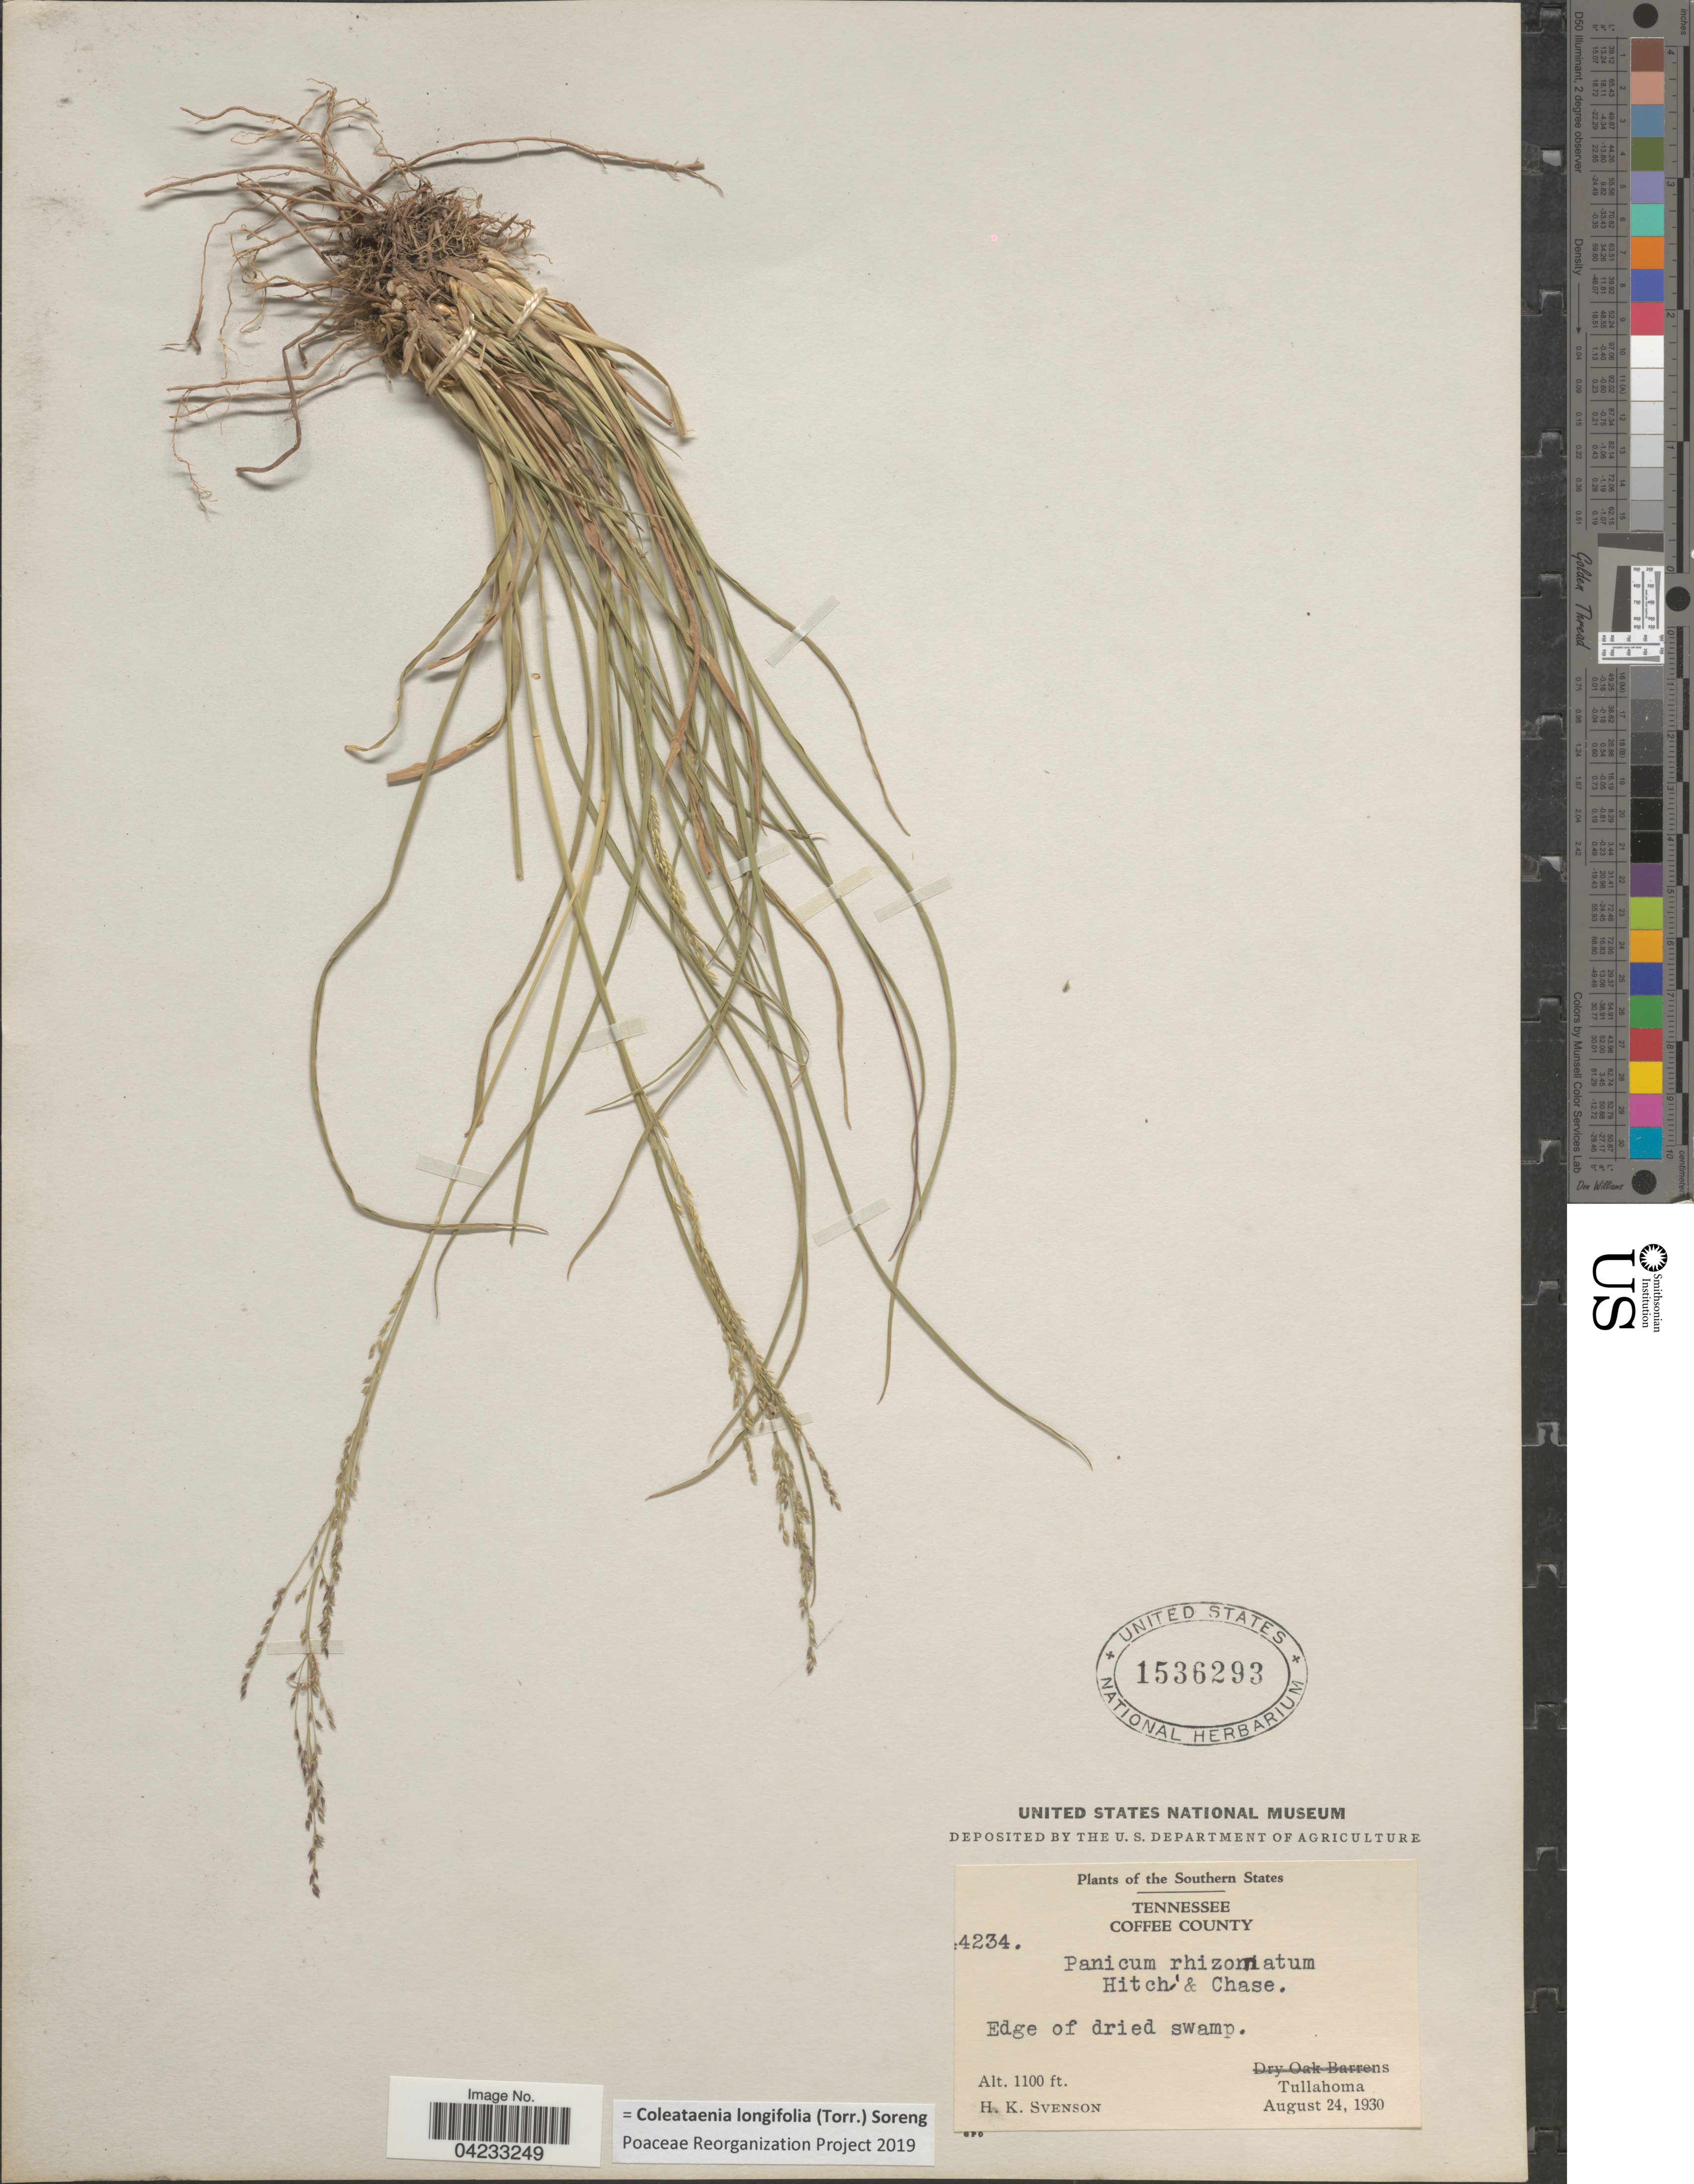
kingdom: Plantae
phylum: Tracheophyta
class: Liliopsida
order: Poales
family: Poaceae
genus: Coleataenia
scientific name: Coleataenia longifolia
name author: (Torr.) Soreng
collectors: H. K. Svenson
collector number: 4234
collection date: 1930-08-24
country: United States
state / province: Tennessee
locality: The Southern States. Coffee County. Edge of dried swamp. Tullahoma.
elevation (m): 335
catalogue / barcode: US 1536293